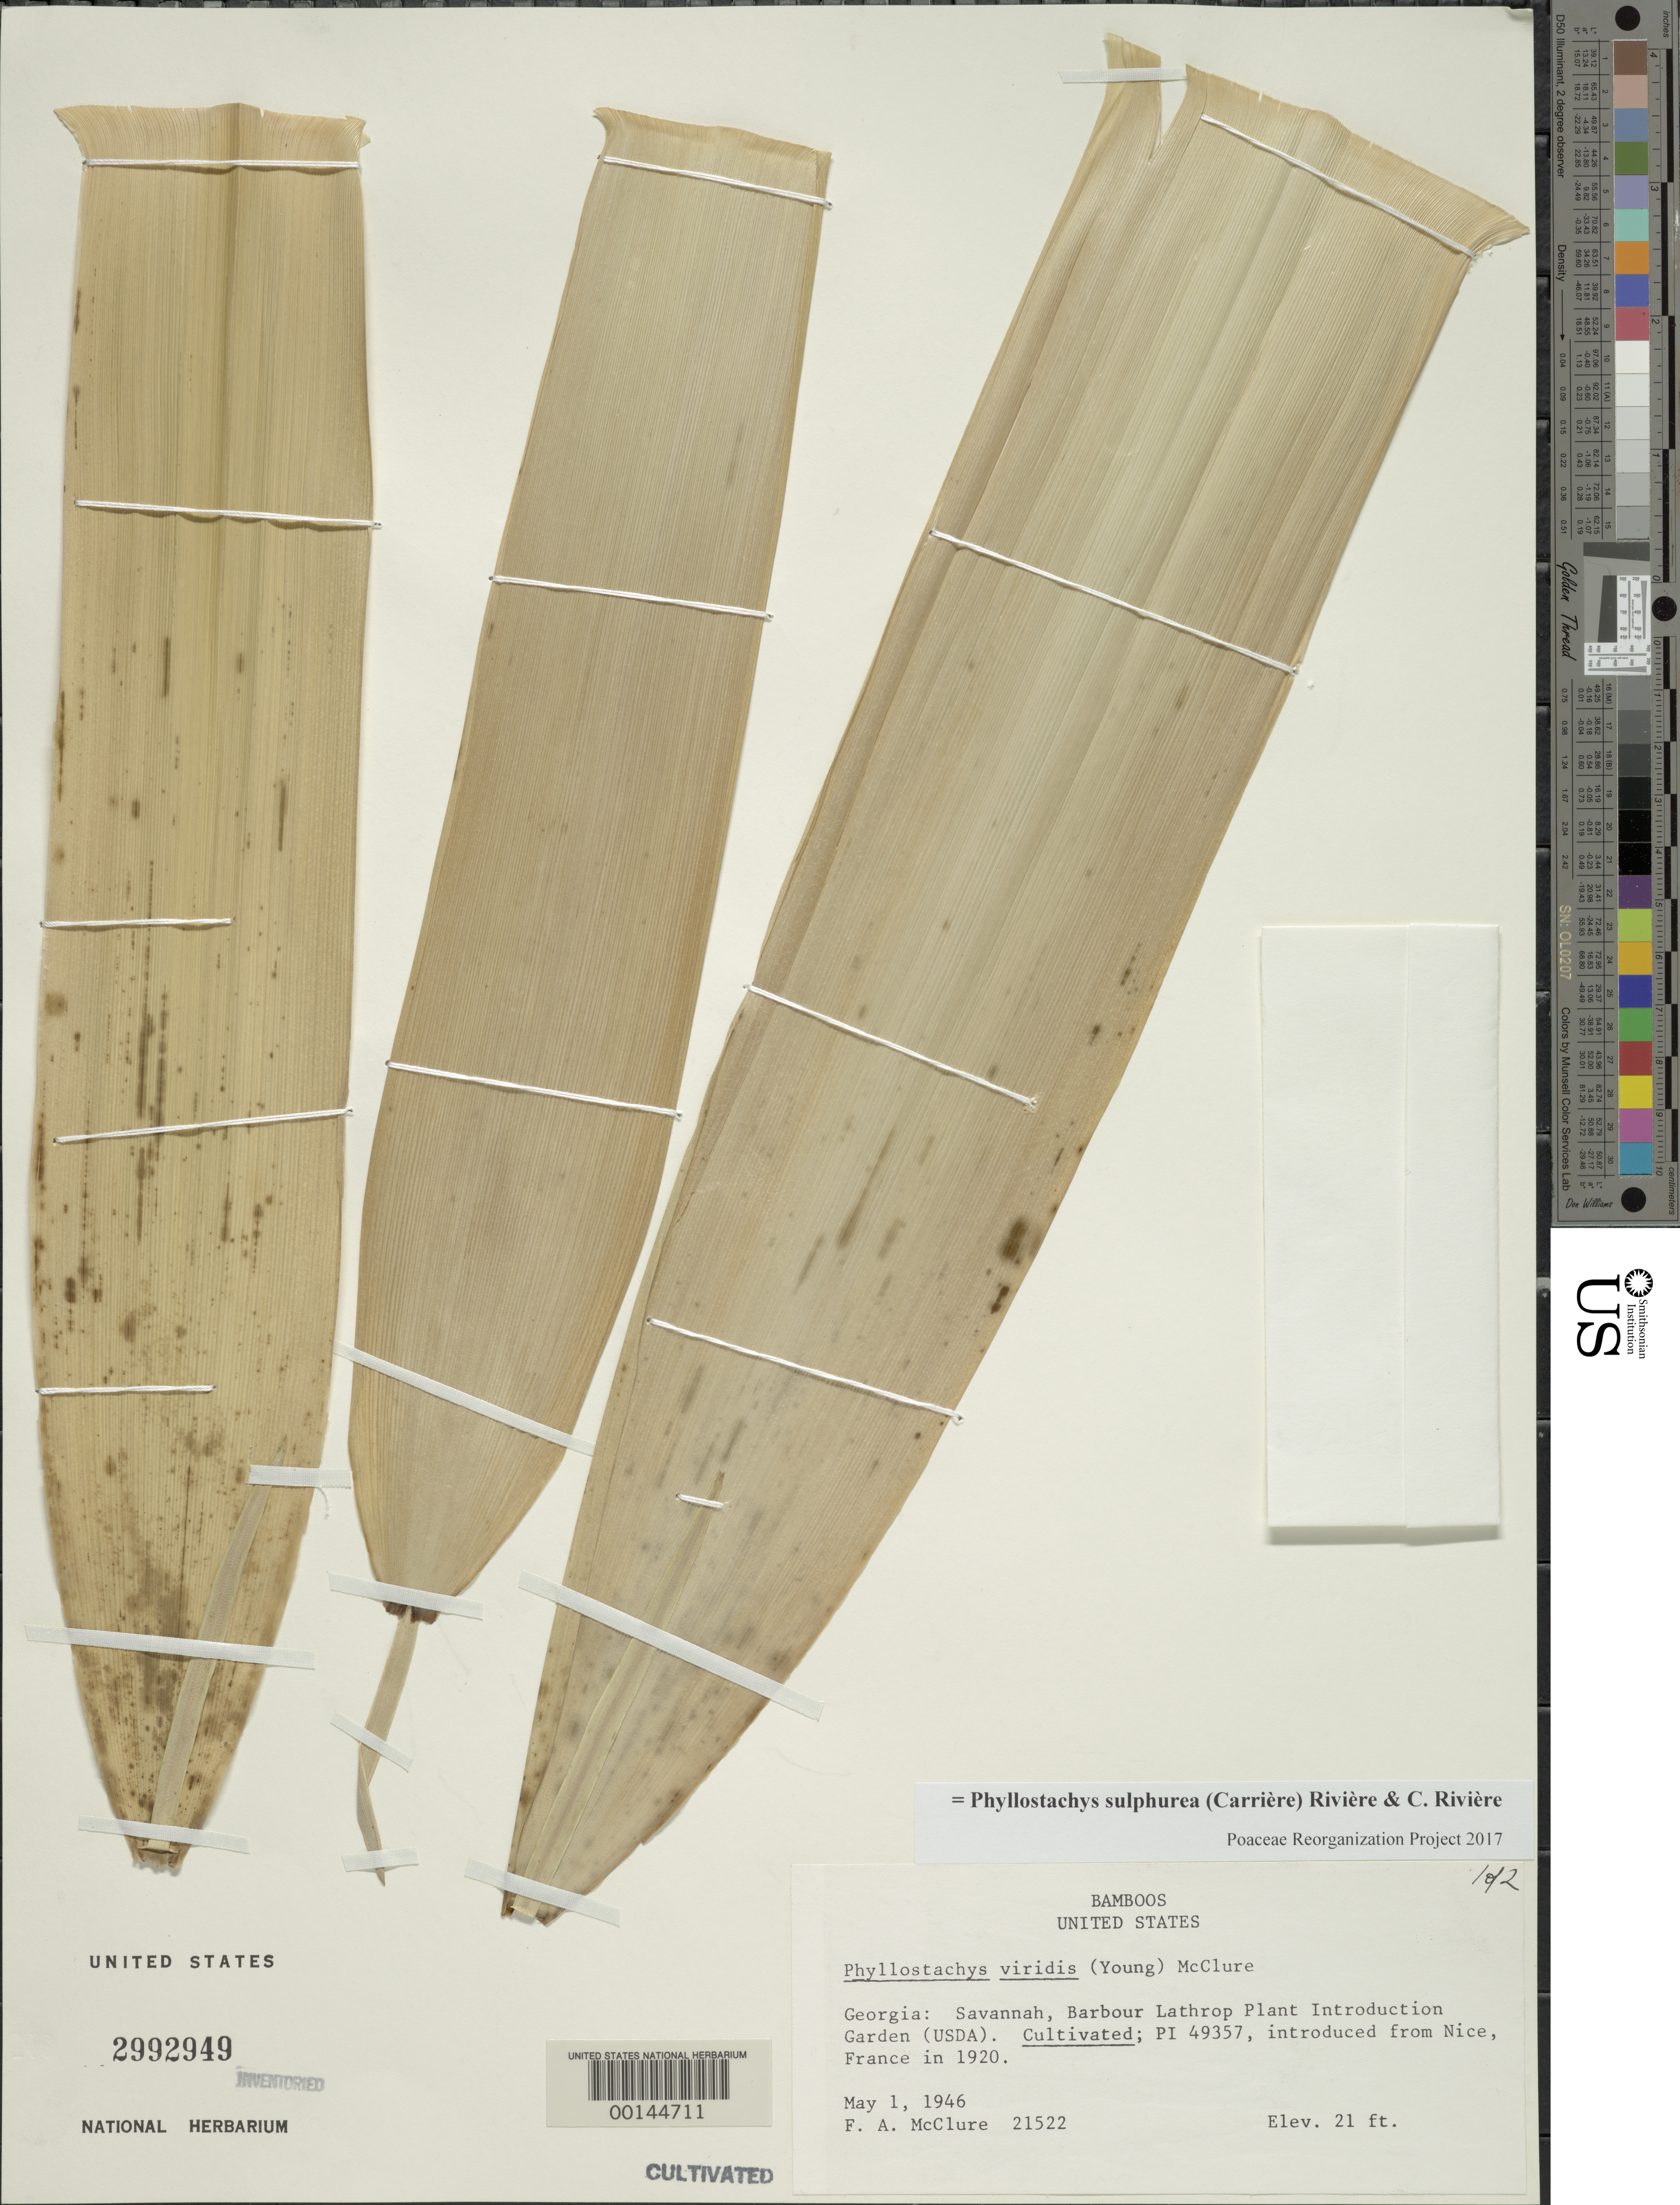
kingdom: Plantae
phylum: Tracheophyta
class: Liliopsida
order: Poales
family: Poaceae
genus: Phyllostachys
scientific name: Phyllostachys sulphurea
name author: (Carrière) Rivière & C. Rivière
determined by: Poaceae Reorganization Project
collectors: F. A. McClure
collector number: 21522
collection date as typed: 01 May 1946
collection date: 1946-05-01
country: United States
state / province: Georgia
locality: Savannah, barbour lathrop p.i. garden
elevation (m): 6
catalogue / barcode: US 2992949